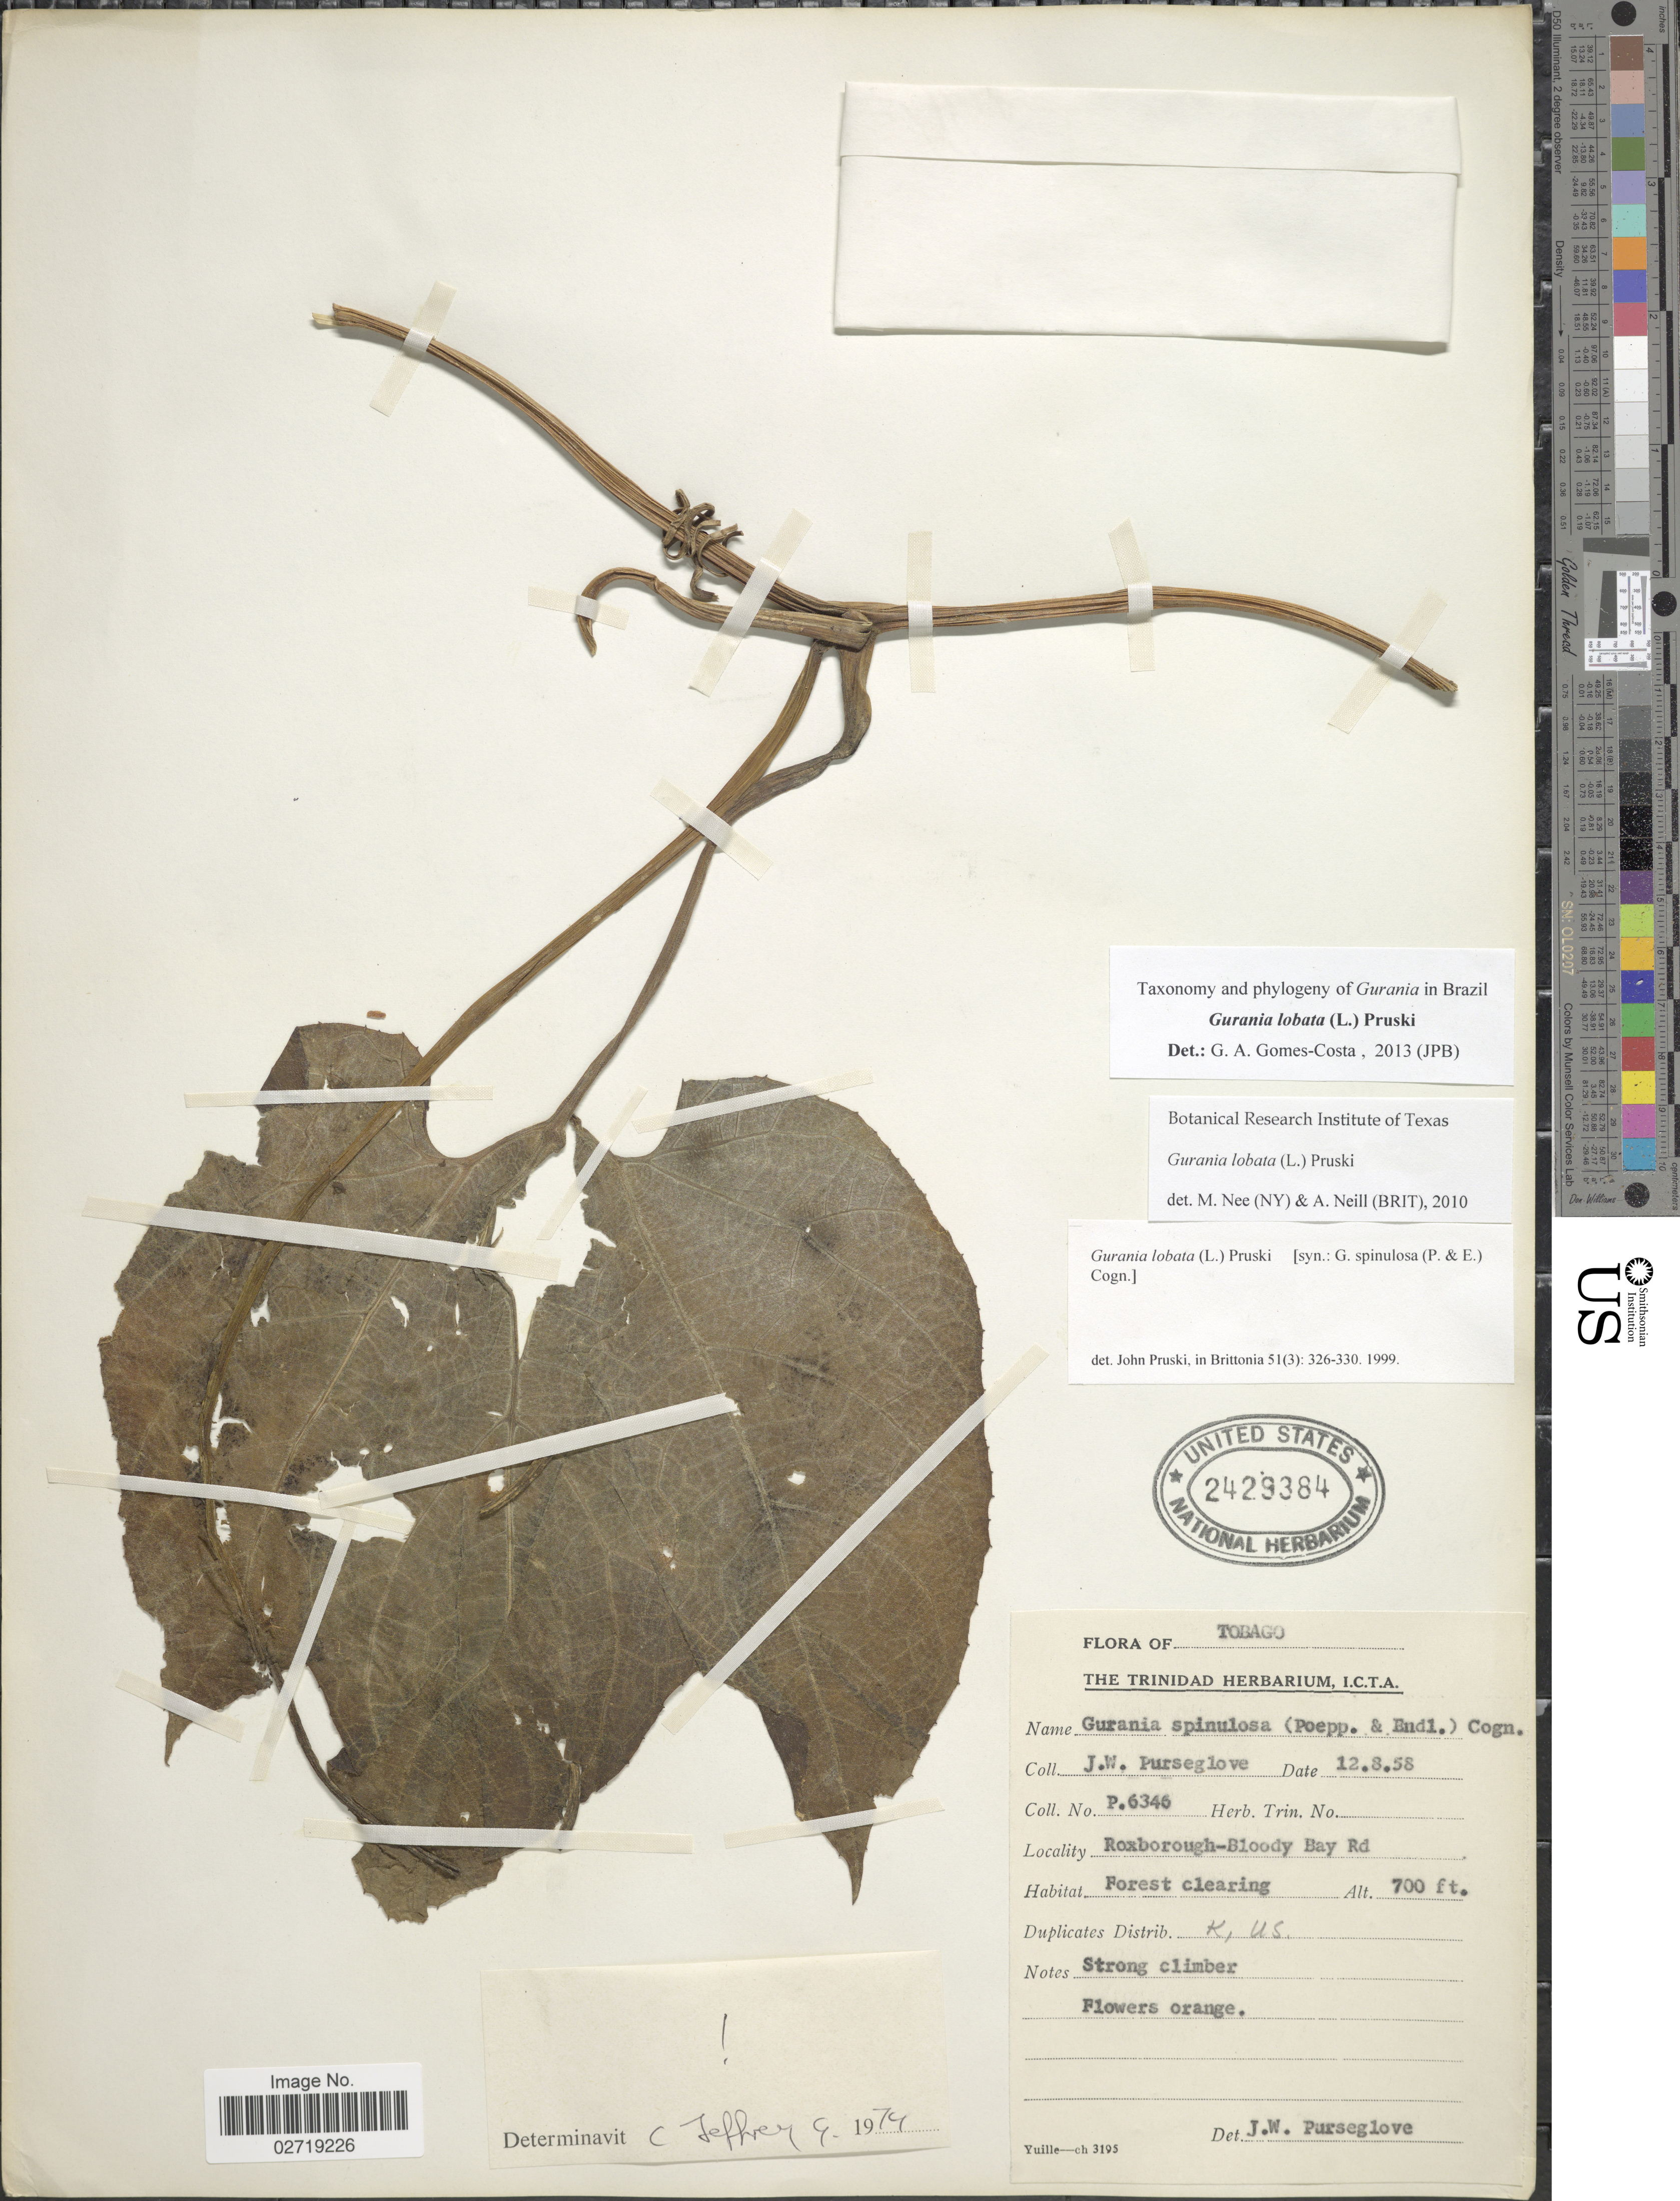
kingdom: Plantae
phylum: Tracheophyta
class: Magnoliopsida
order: Cucurbitales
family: Cucurbitaceae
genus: Gurania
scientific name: Gurania lobata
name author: (L.) Pruski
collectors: J. Purseglove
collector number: P6346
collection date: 1958-08-12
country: Trinidad and Tobago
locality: Tobago. Roxborough-Bloody Bay Rd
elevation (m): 213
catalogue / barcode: US 2429384